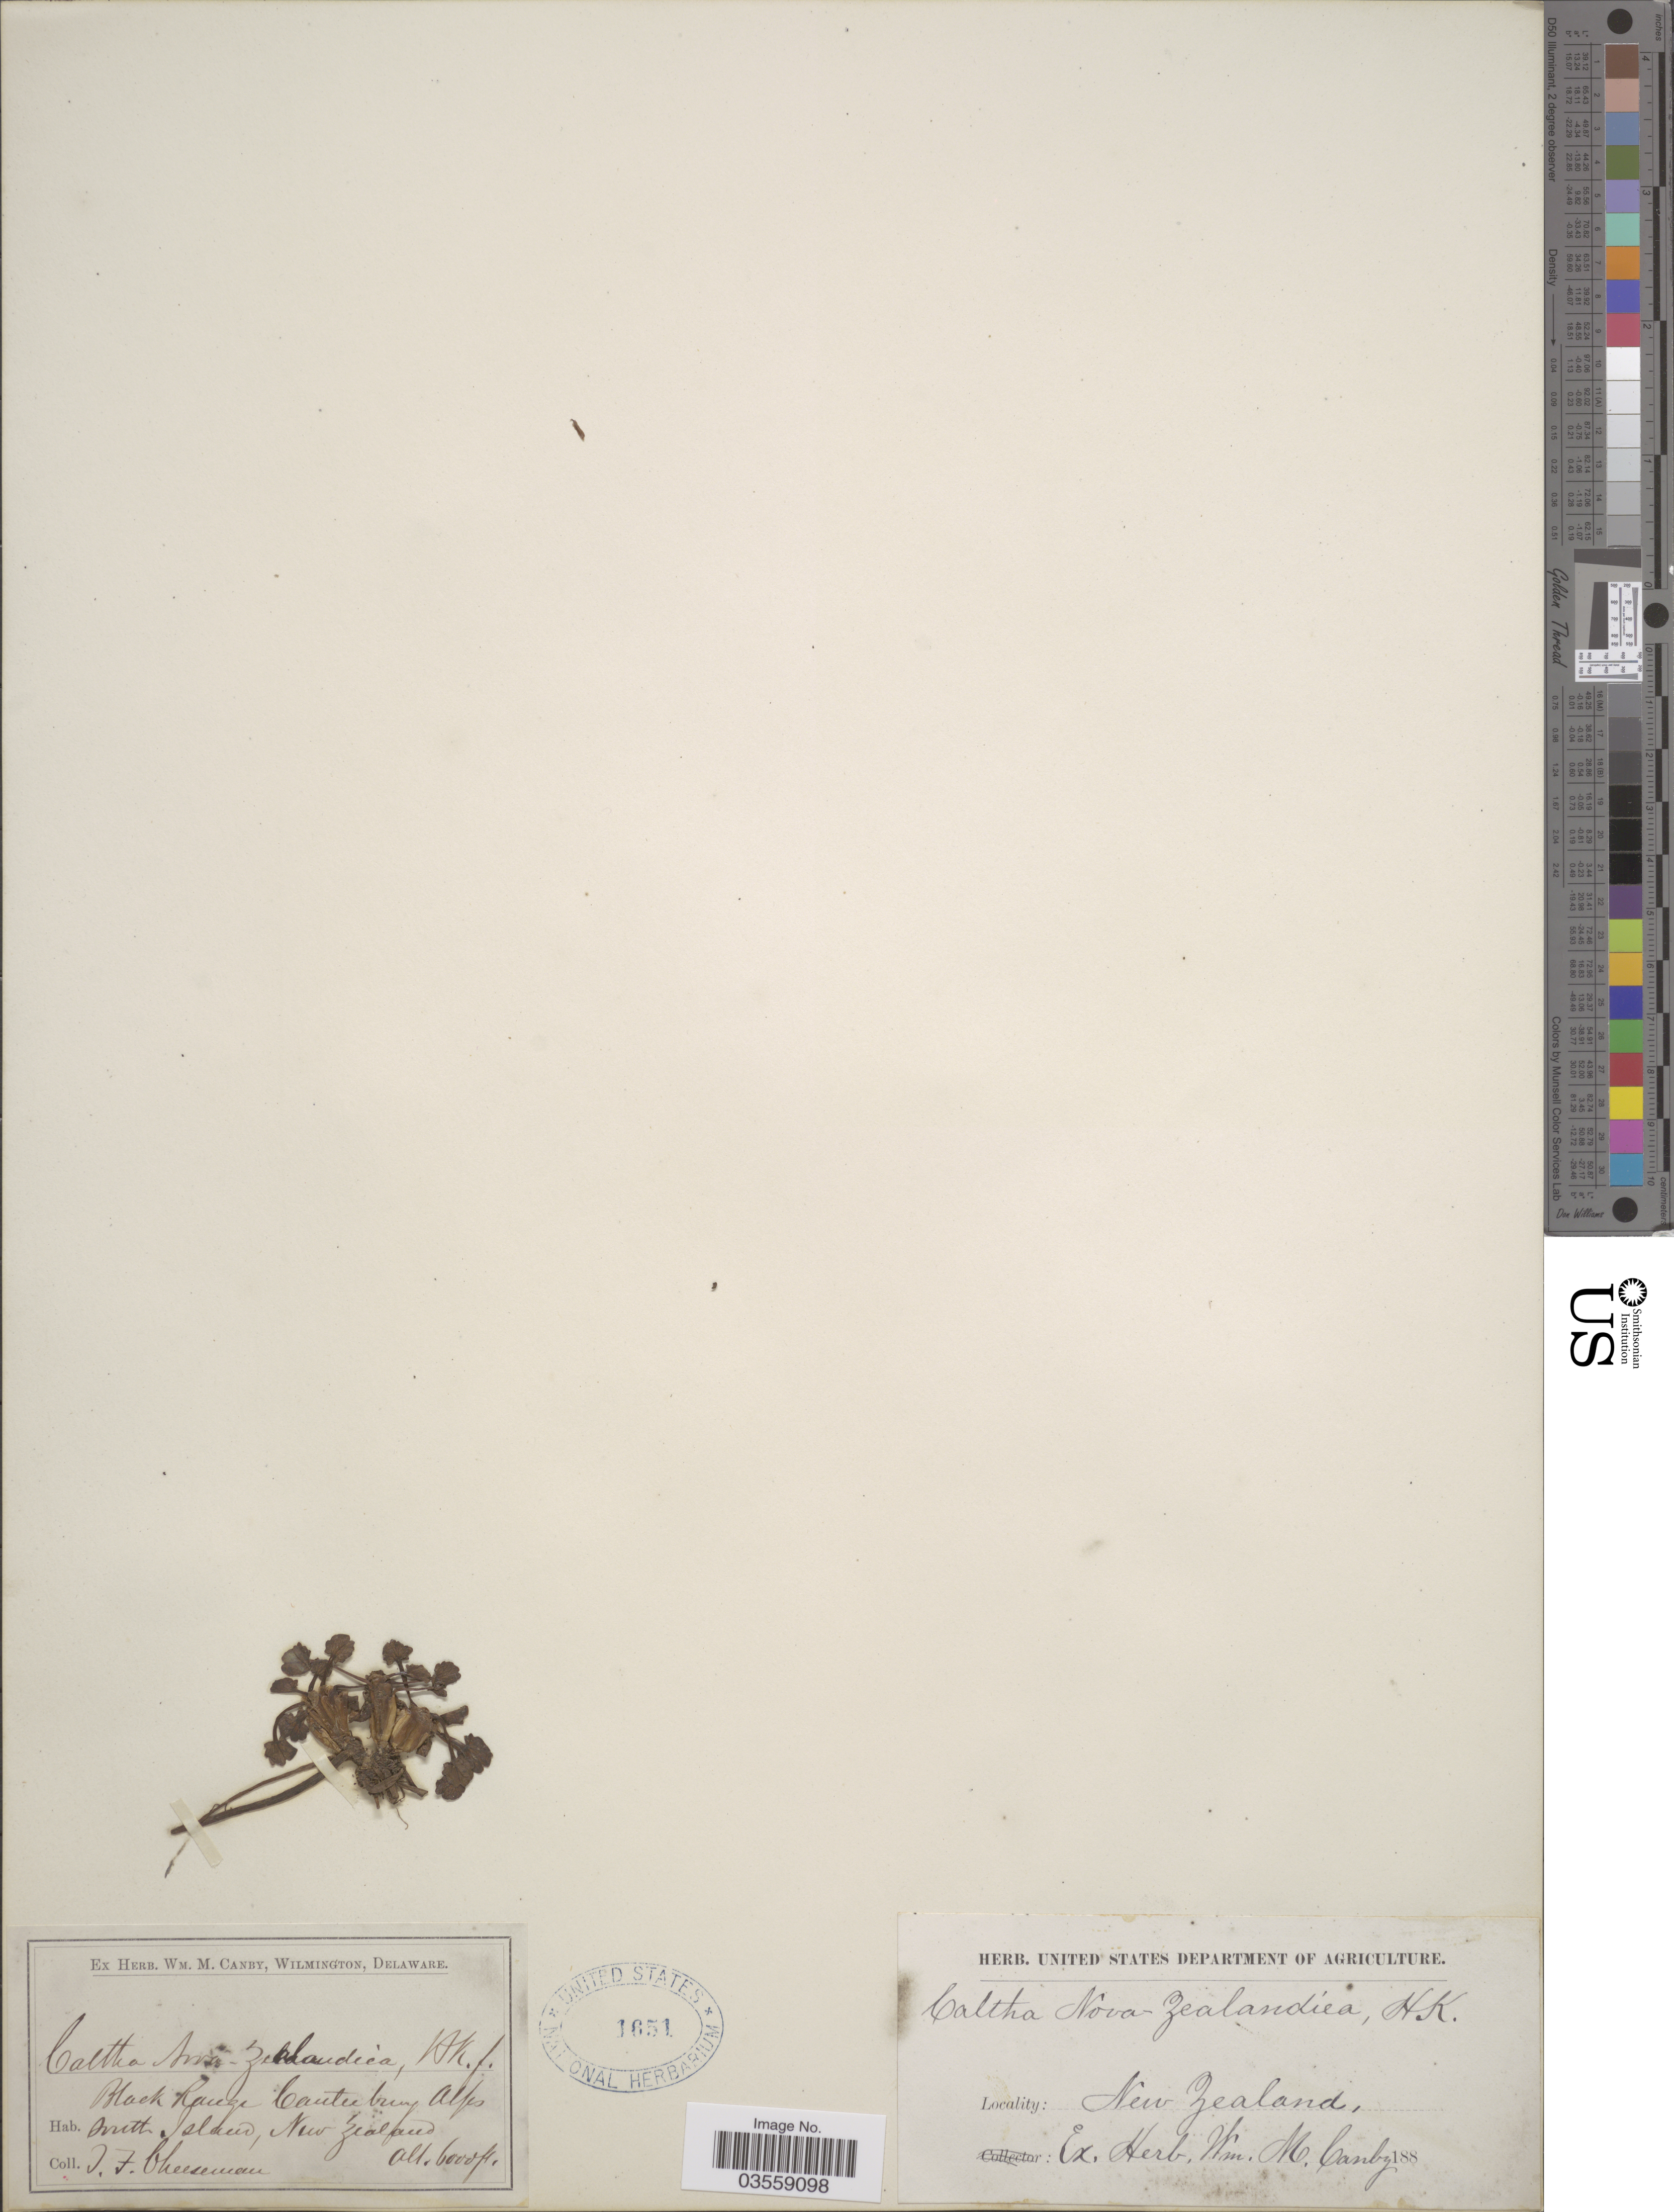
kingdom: Plantae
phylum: Tracheophyta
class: Magnoliopsida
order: Ranunculales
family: Ranunculaceae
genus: Caltha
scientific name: Caltha novae-zelandiae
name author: Hook. f.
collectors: T. F. Cheeseman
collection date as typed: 188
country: New Zealand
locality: Black Range Canterbury Alps. South Island.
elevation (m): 1829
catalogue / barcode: US 1651